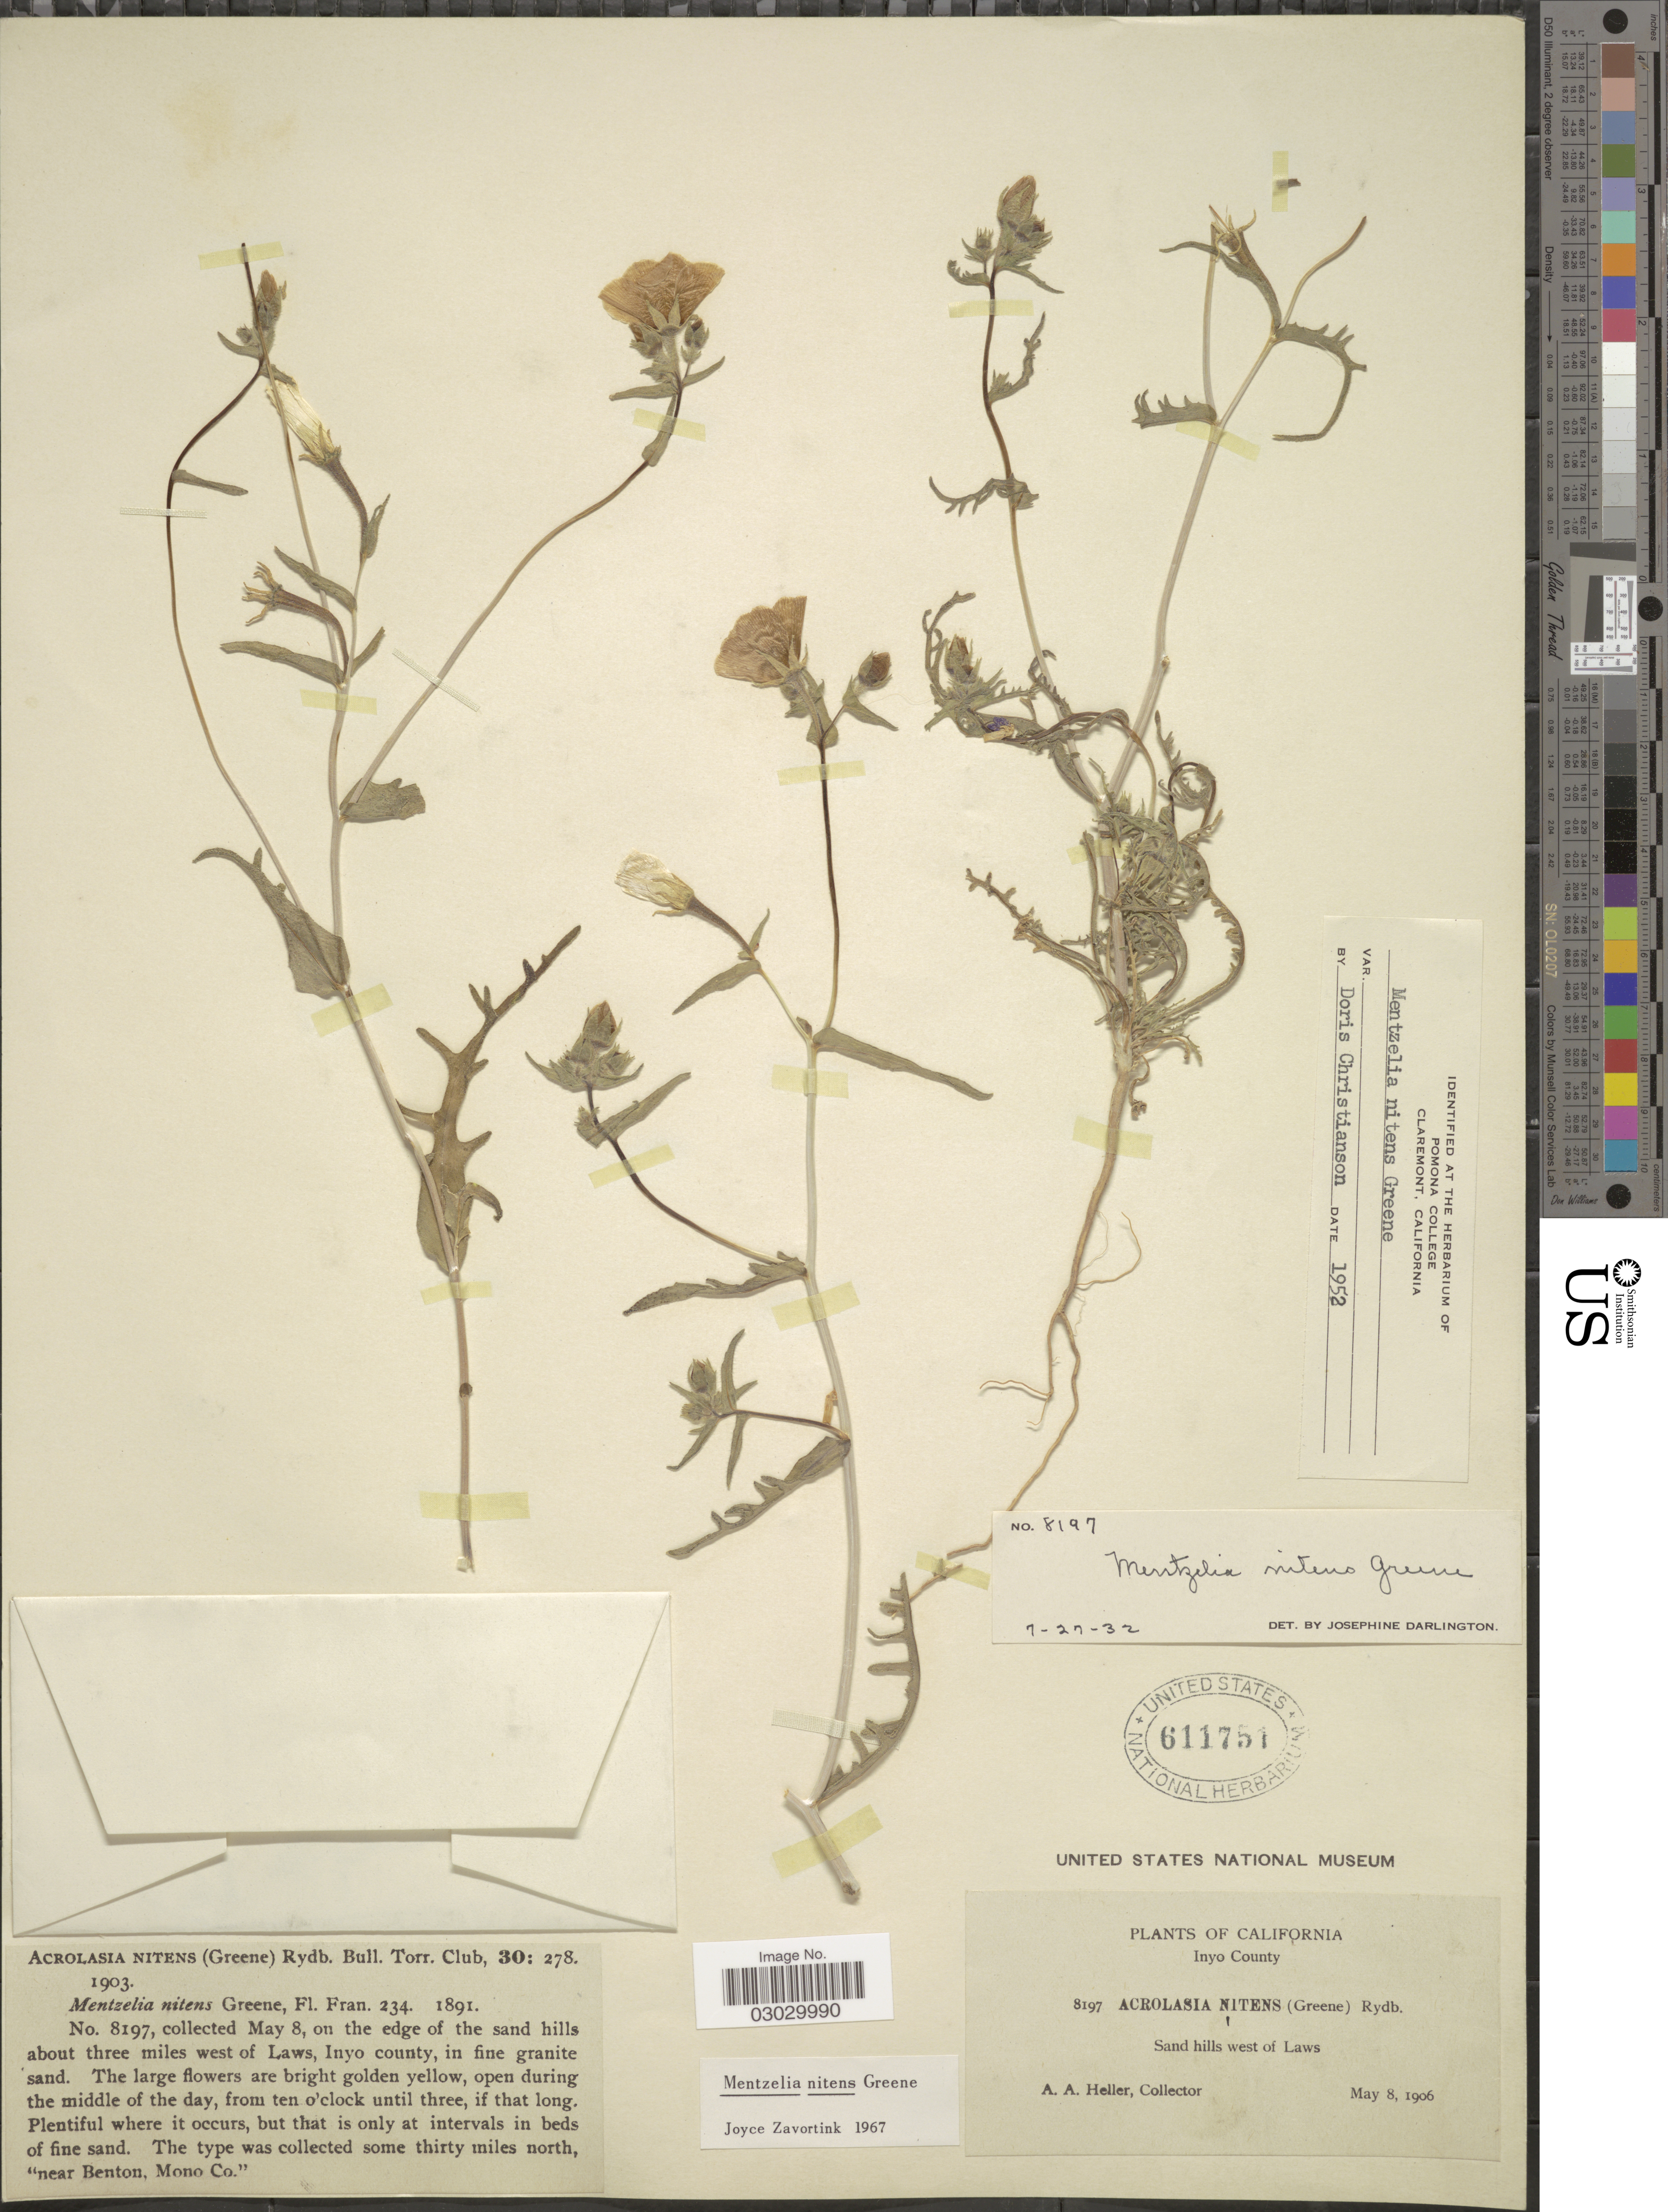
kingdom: Plantae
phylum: Tracheophyta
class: Magnoliopsida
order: Cornales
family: Loasaceae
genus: Mentzelia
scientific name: Mentzelia nitens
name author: Greene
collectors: A. A. Heller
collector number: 8197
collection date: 1906-05-08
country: United States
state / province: California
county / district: Inyo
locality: Inyo County. Sand hills west of Laws.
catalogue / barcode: US 611751